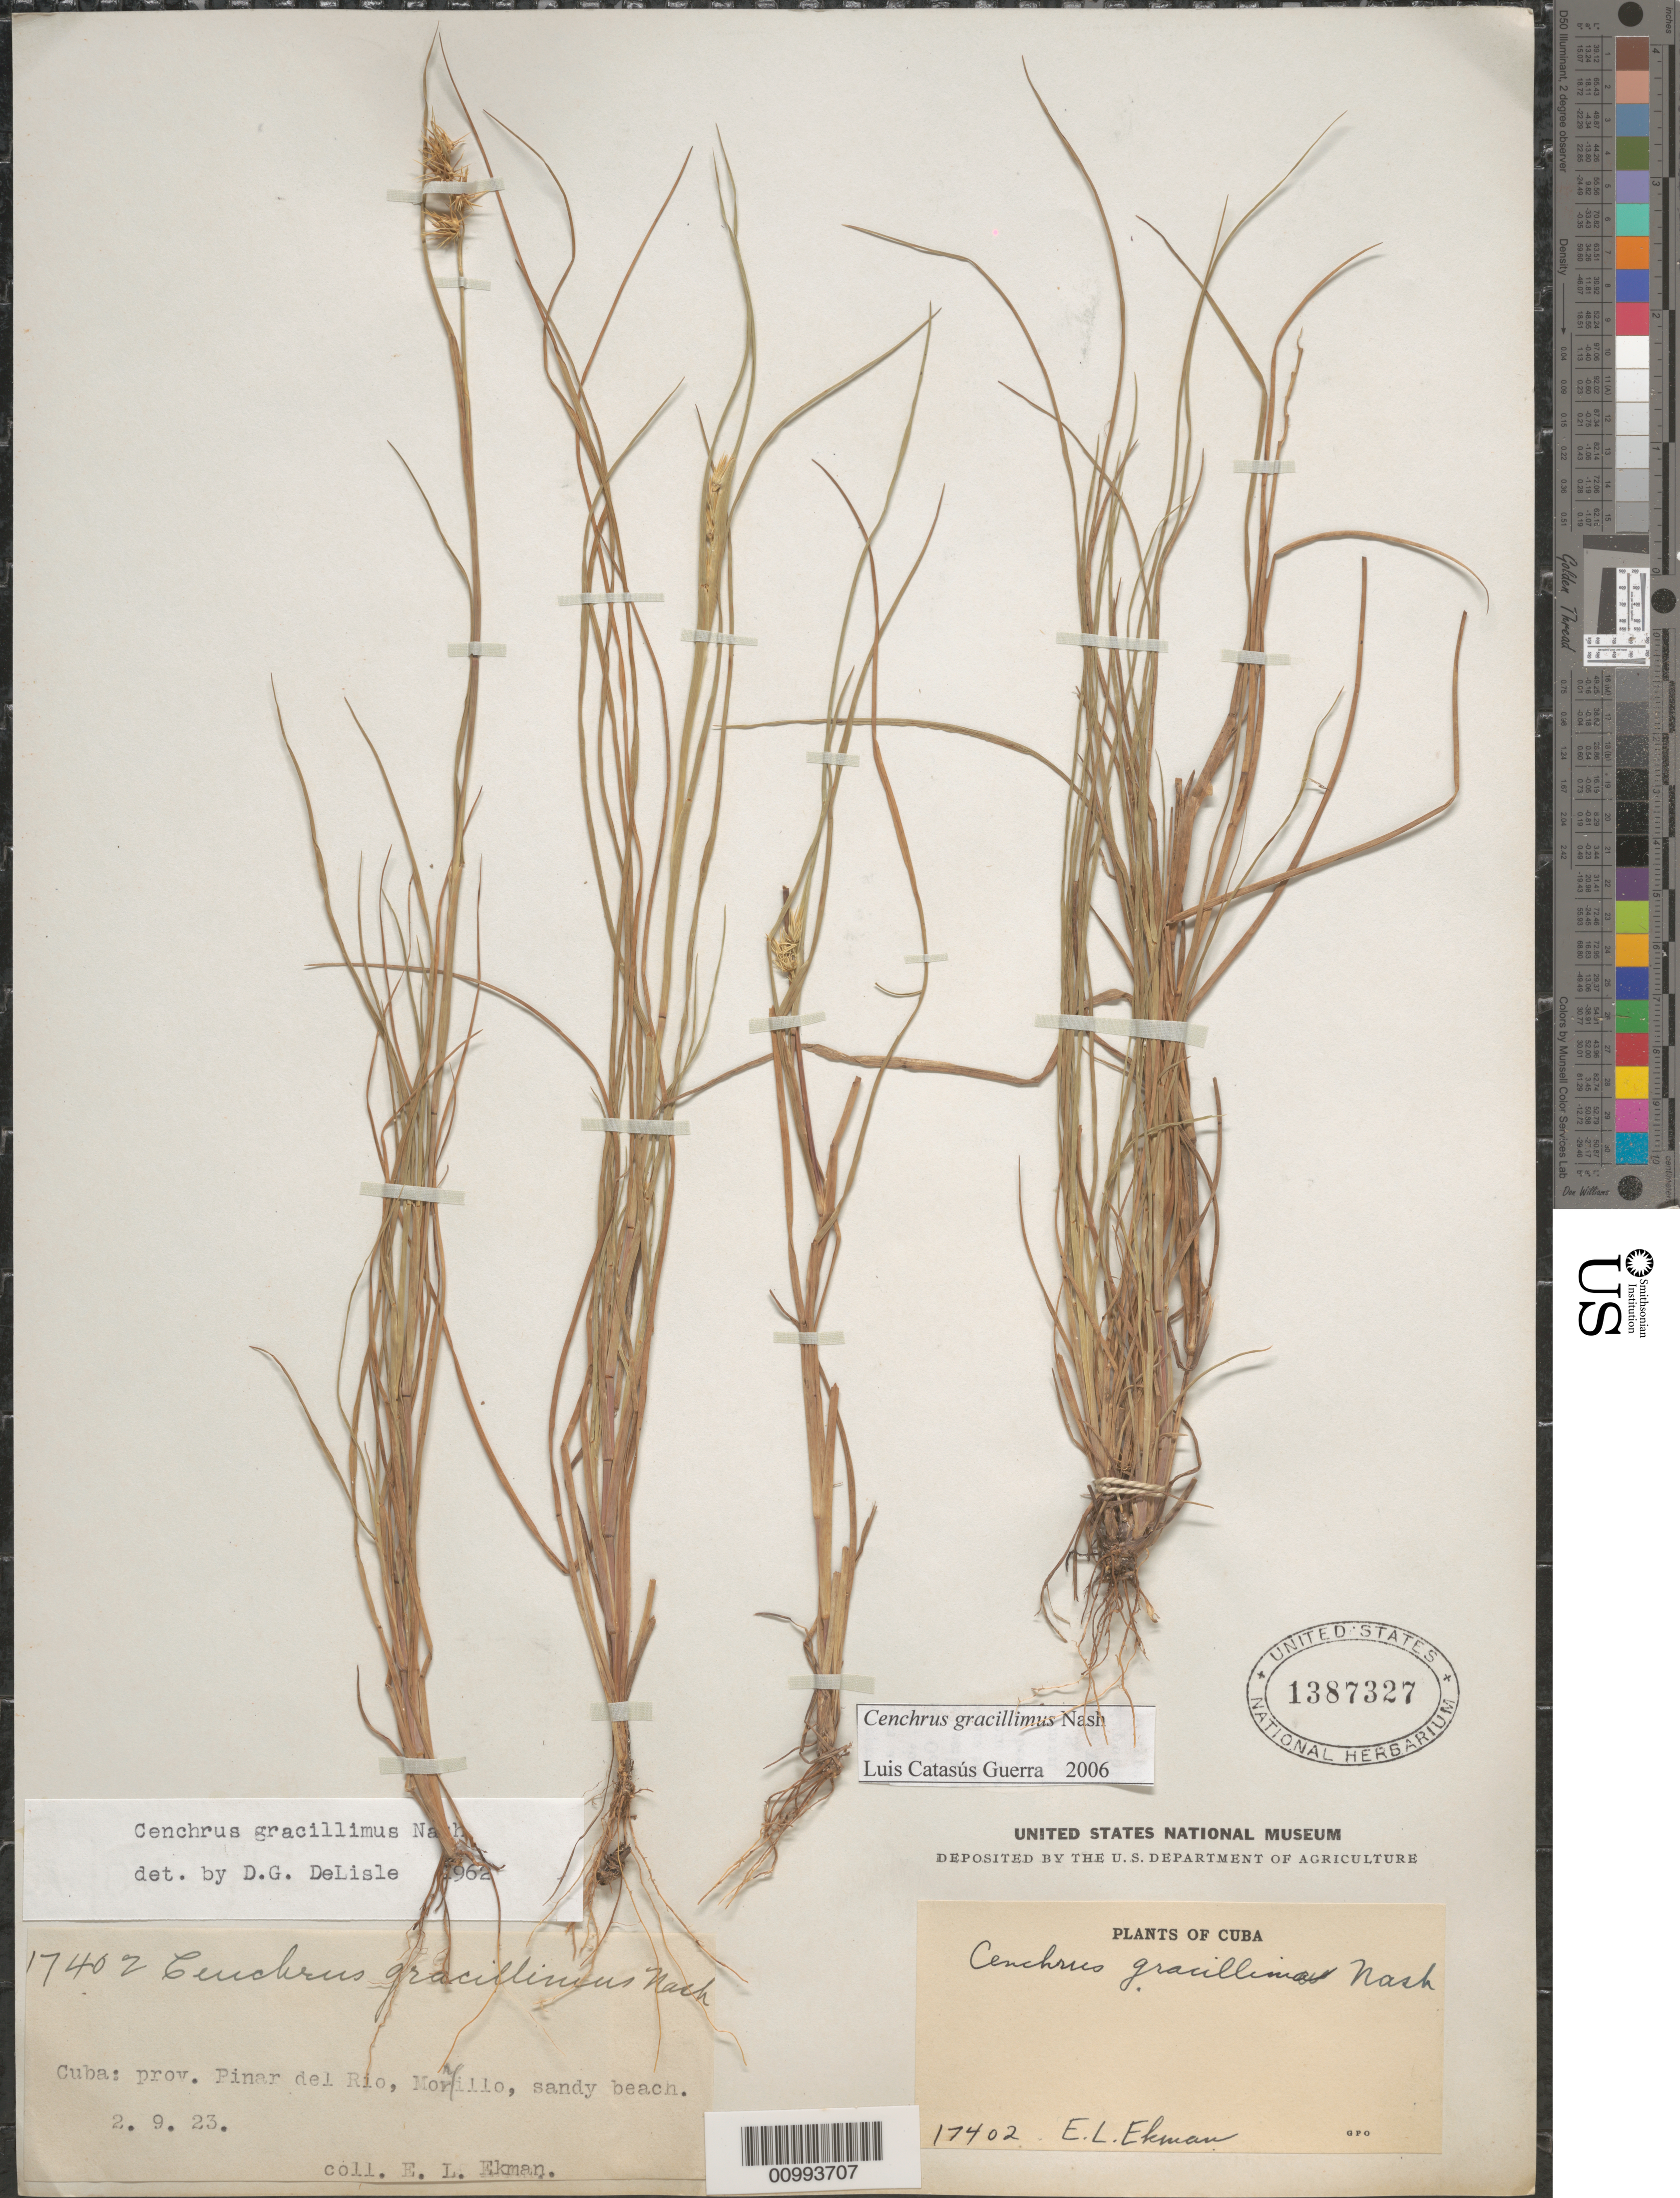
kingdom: Plantae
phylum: Tracheophyta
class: Liliopsida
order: Poales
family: Poaceae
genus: Cenchrus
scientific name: Cenchrus gracillimus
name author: Nash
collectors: E. L. Ekman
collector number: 17402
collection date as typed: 09 Feb 1923 or 02 Sep 1923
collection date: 1923-02-09 or 1923-09-02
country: Cuba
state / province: Pinar del Rio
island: Cuba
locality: Pinar del Rio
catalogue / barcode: US 1387327